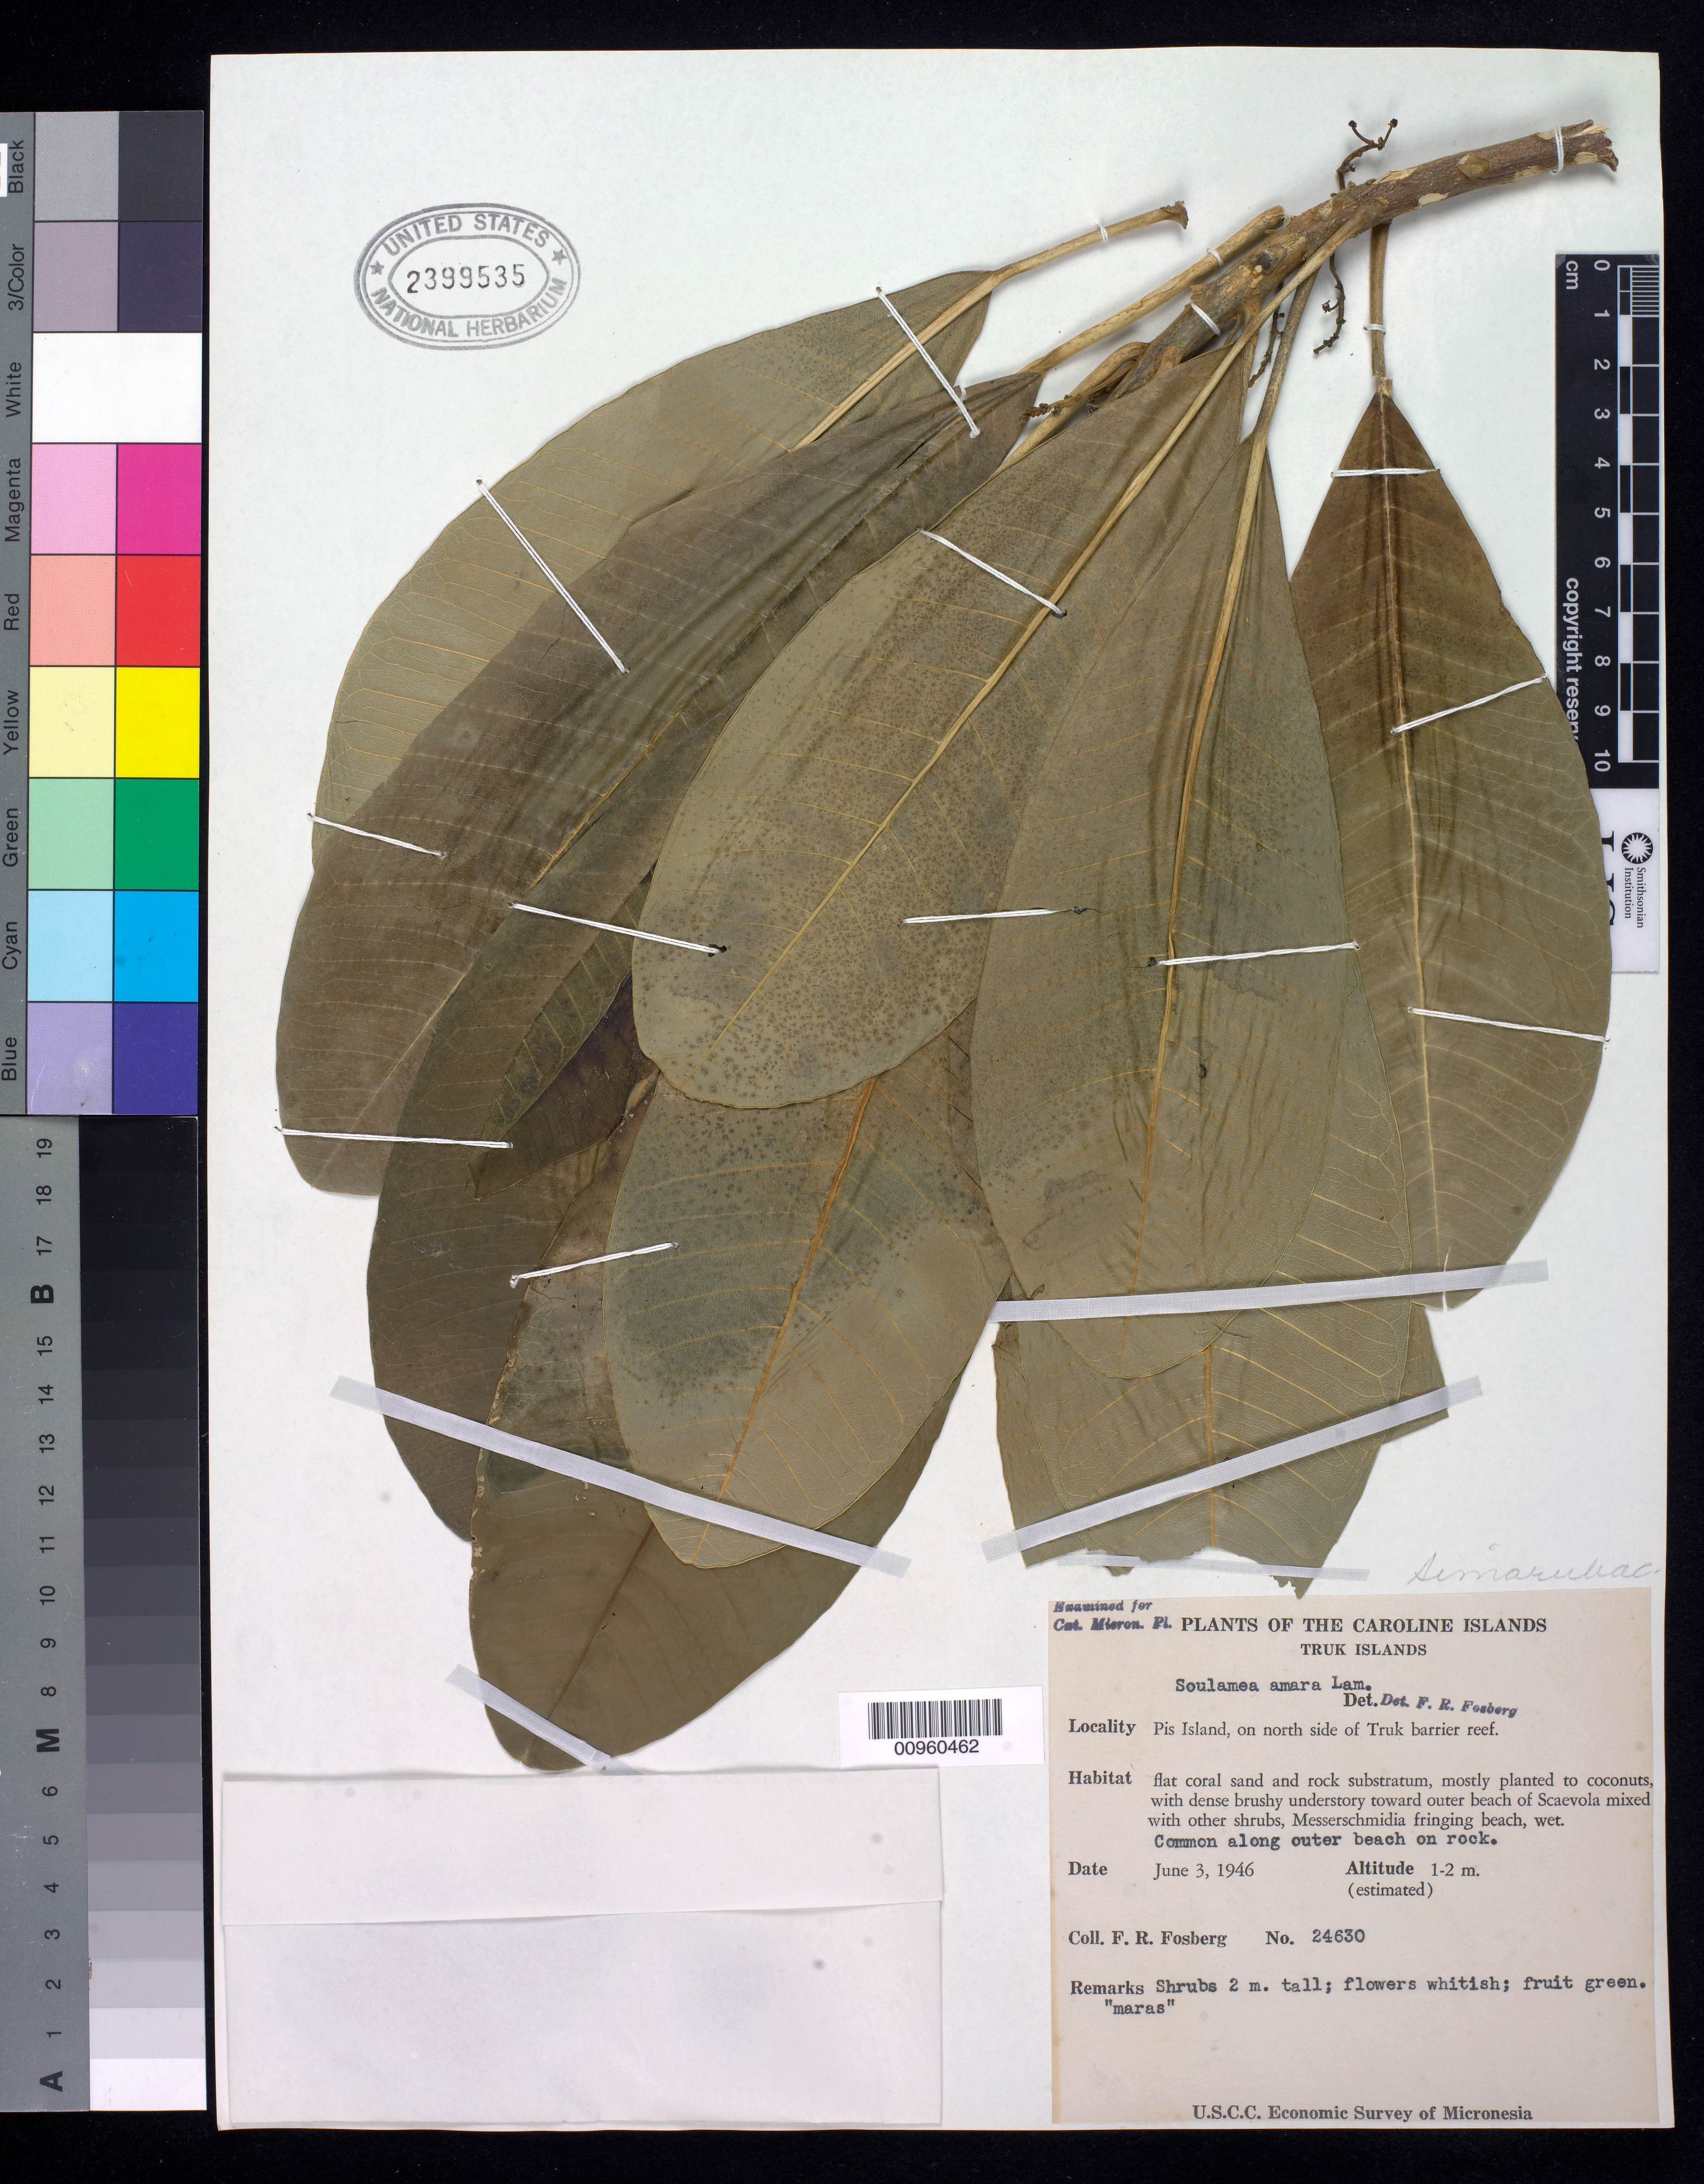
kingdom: Plantae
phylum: Tracheophyta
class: Magnoliopsida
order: Sapindales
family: Simaroubaceae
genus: Soulamea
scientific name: Soulamea amara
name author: Lam.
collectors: F. R. Fosberg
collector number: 24630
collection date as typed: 03 Jun 1946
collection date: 1946-06-03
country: Micronesia, Federated States of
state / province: Truk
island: Losap Atoll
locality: Pis Island, N side Truk barrier reef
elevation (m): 1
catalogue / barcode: US 2399535